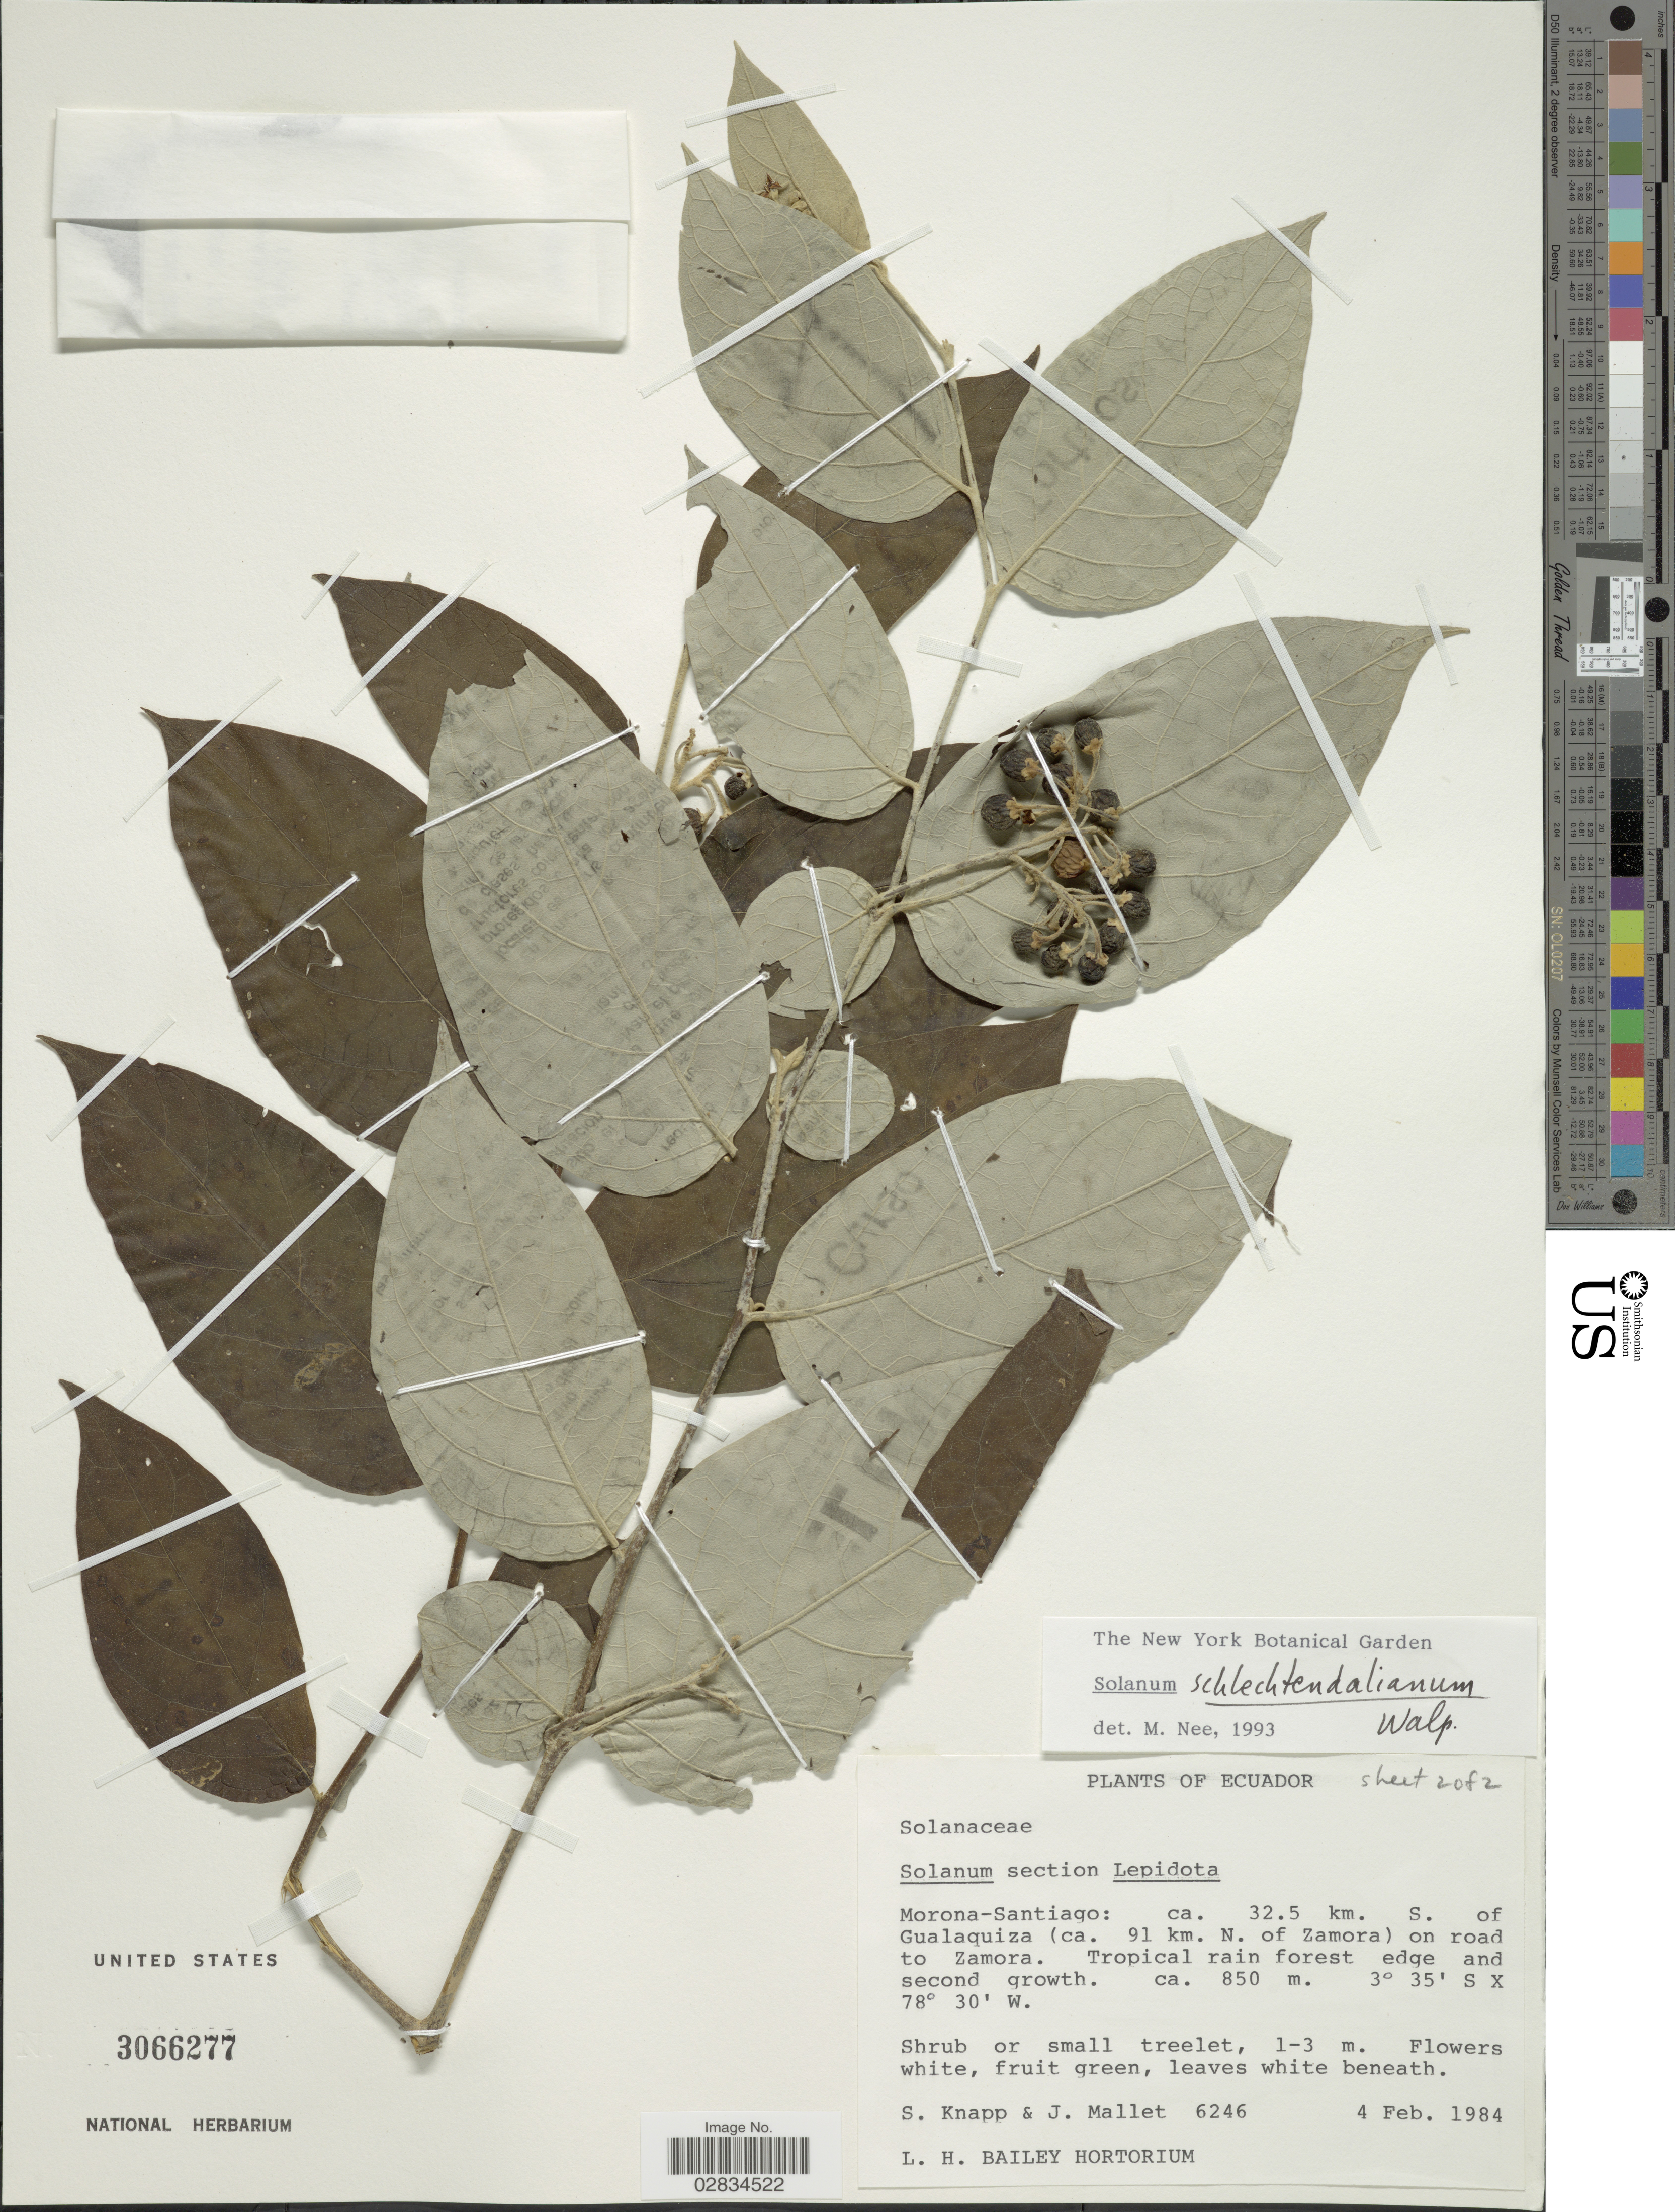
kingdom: Plantae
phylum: Tracheophyta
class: Magnoliopsida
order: Solanales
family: Solanaceae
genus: Solanum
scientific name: Solanum schlechtendalianum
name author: Walp.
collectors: S. Knapp & J. Mallet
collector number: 6246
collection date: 1984-02-04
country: Ecuador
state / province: Morona-Santiago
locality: Morona-Santiago: ca. 32.5 km. S. of Gualaquiza (ca. 91 km. N. of Zamora) on road to Zamora.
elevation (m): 850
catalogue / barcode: US 3066277